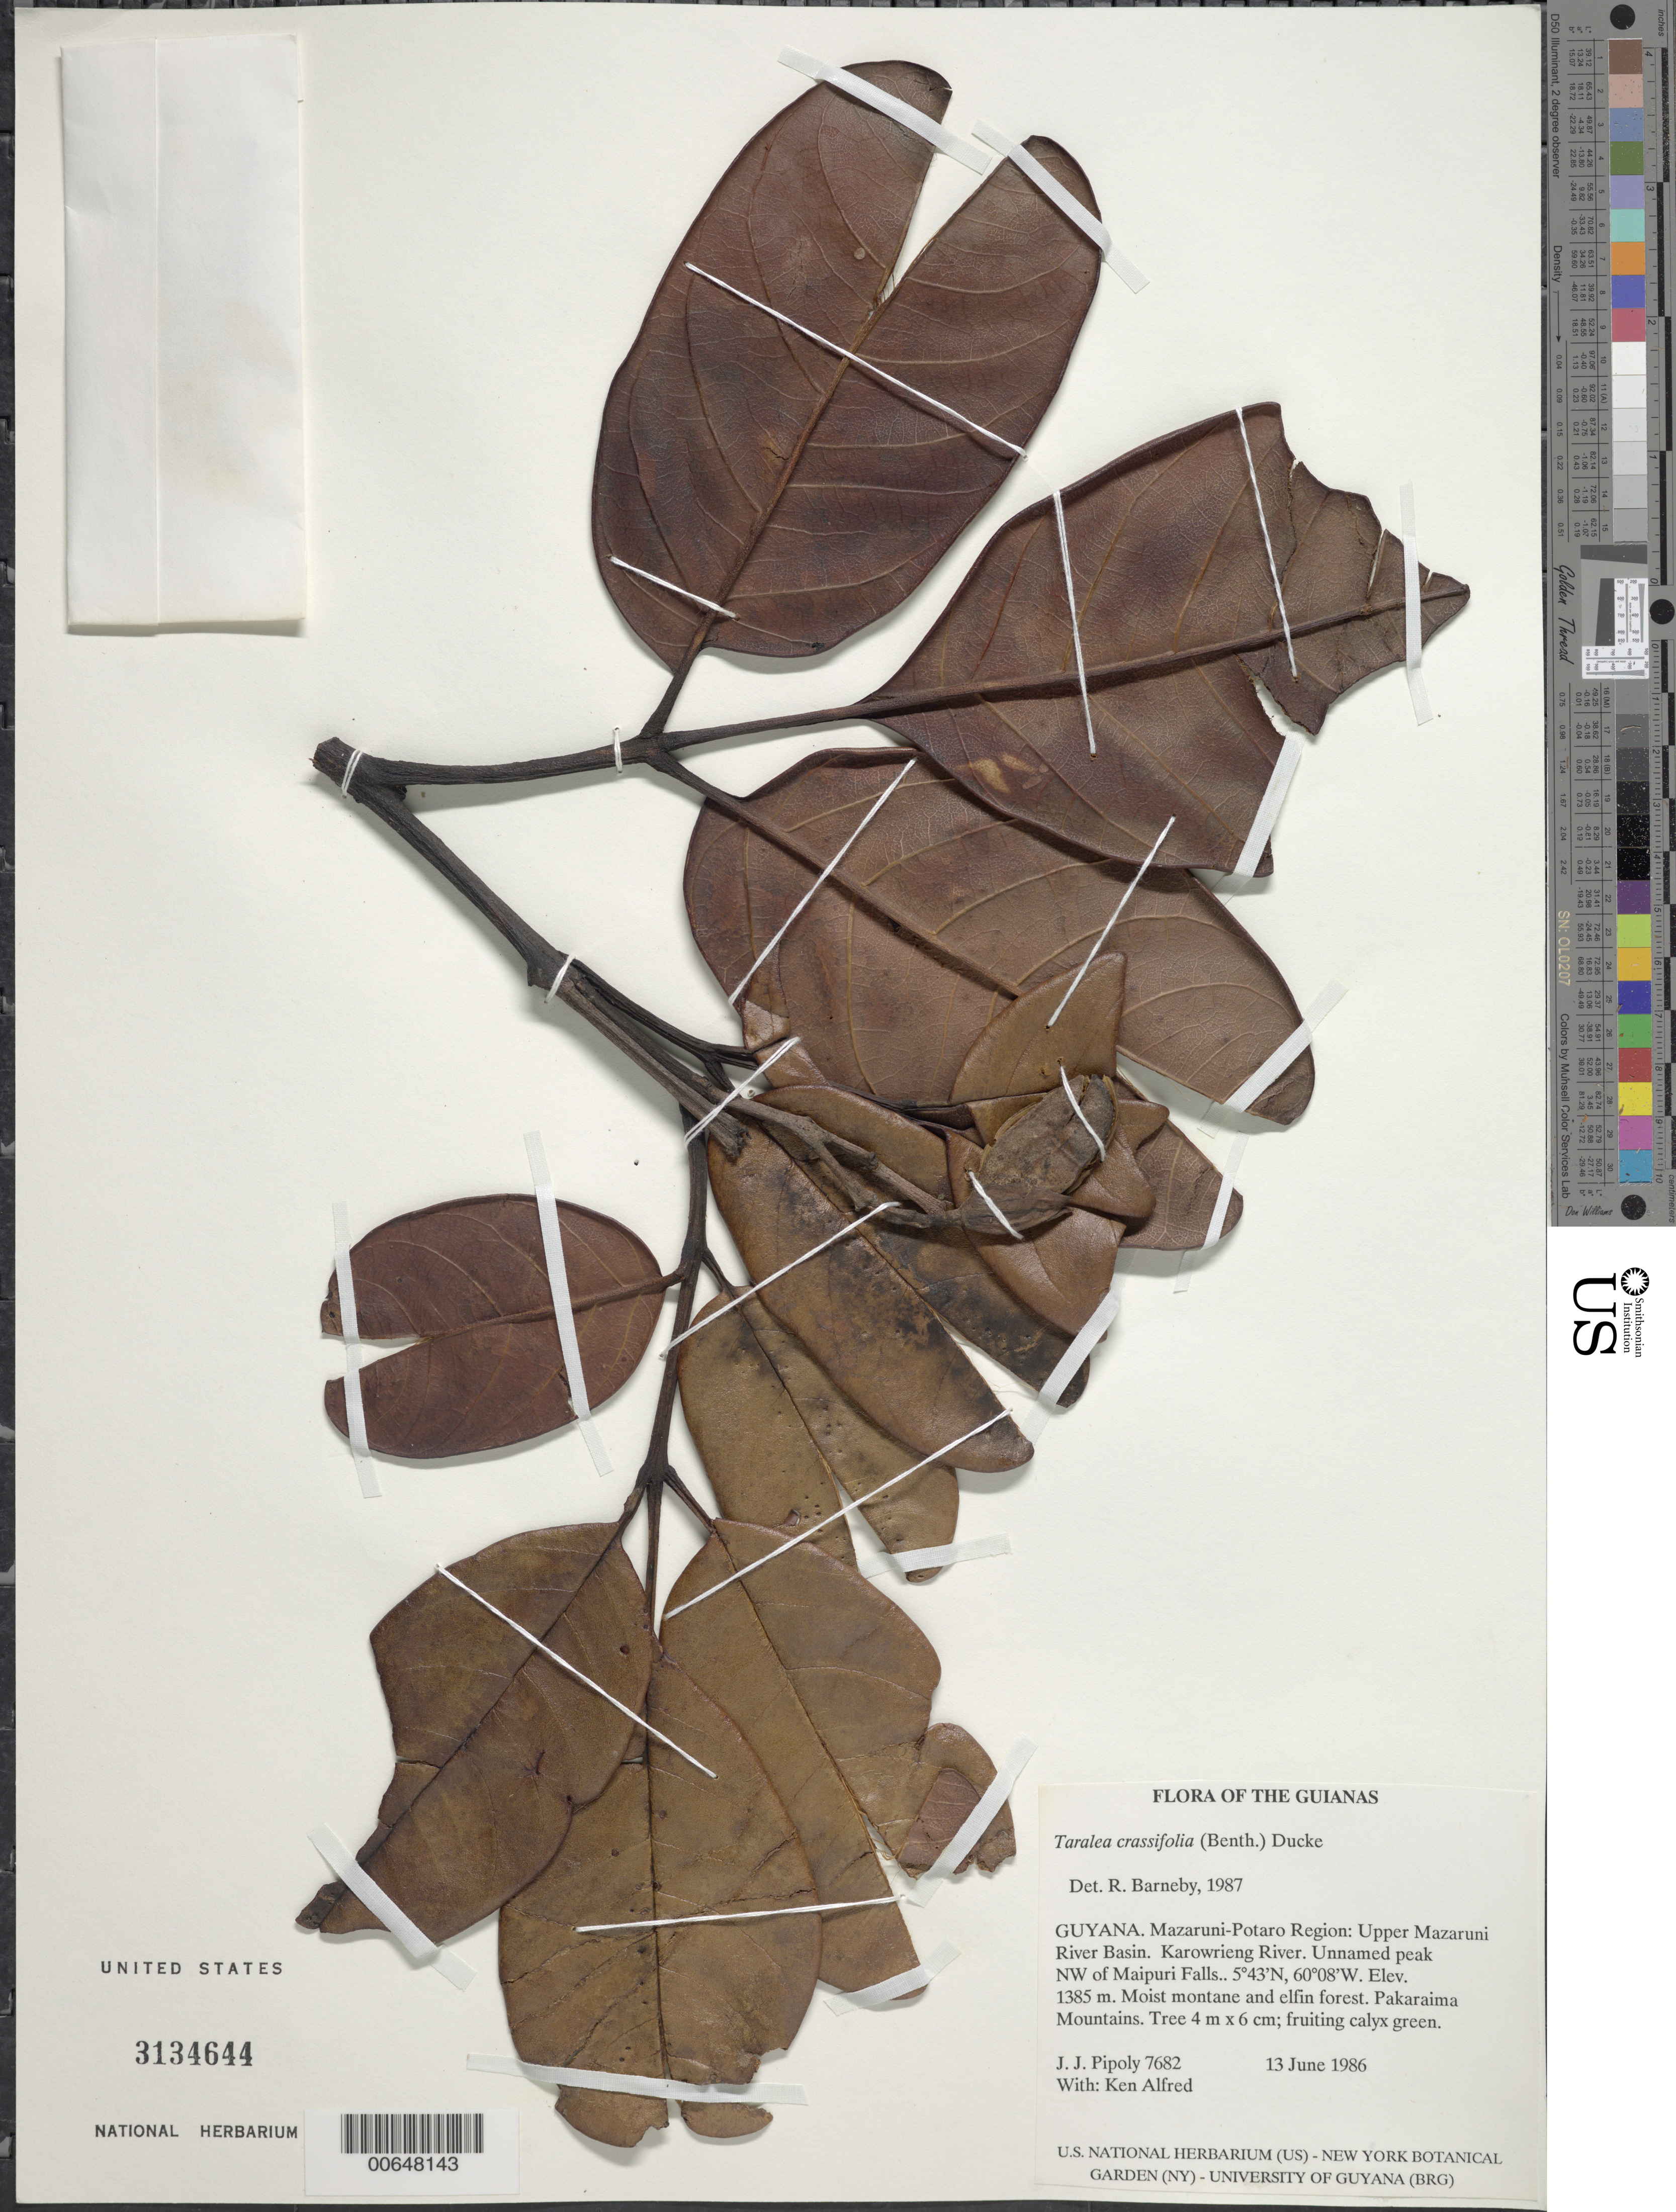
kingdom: Plantae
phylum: Tracheophyta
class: Magnoliopsida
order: Fabales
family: Fabaceae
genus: Taralea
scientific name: Taralea crassifolia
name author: (Spruce ex Benth.) Ducke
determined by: Barneby, Rupert C., (NY)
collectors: J. J. Pipoly & K. Alfred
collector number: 7682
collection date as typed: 13 June 1986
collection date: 1986-06-13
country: Guyana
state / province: Cuyuni-Mazaruni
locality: Pakaraima Mts. Upper Mazaruni River Basin. Karowrieng River. Unnamed peak NW of Maipuri Falls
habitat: Moist montane and elfin forest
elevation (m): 1385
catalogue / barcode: US 3134644